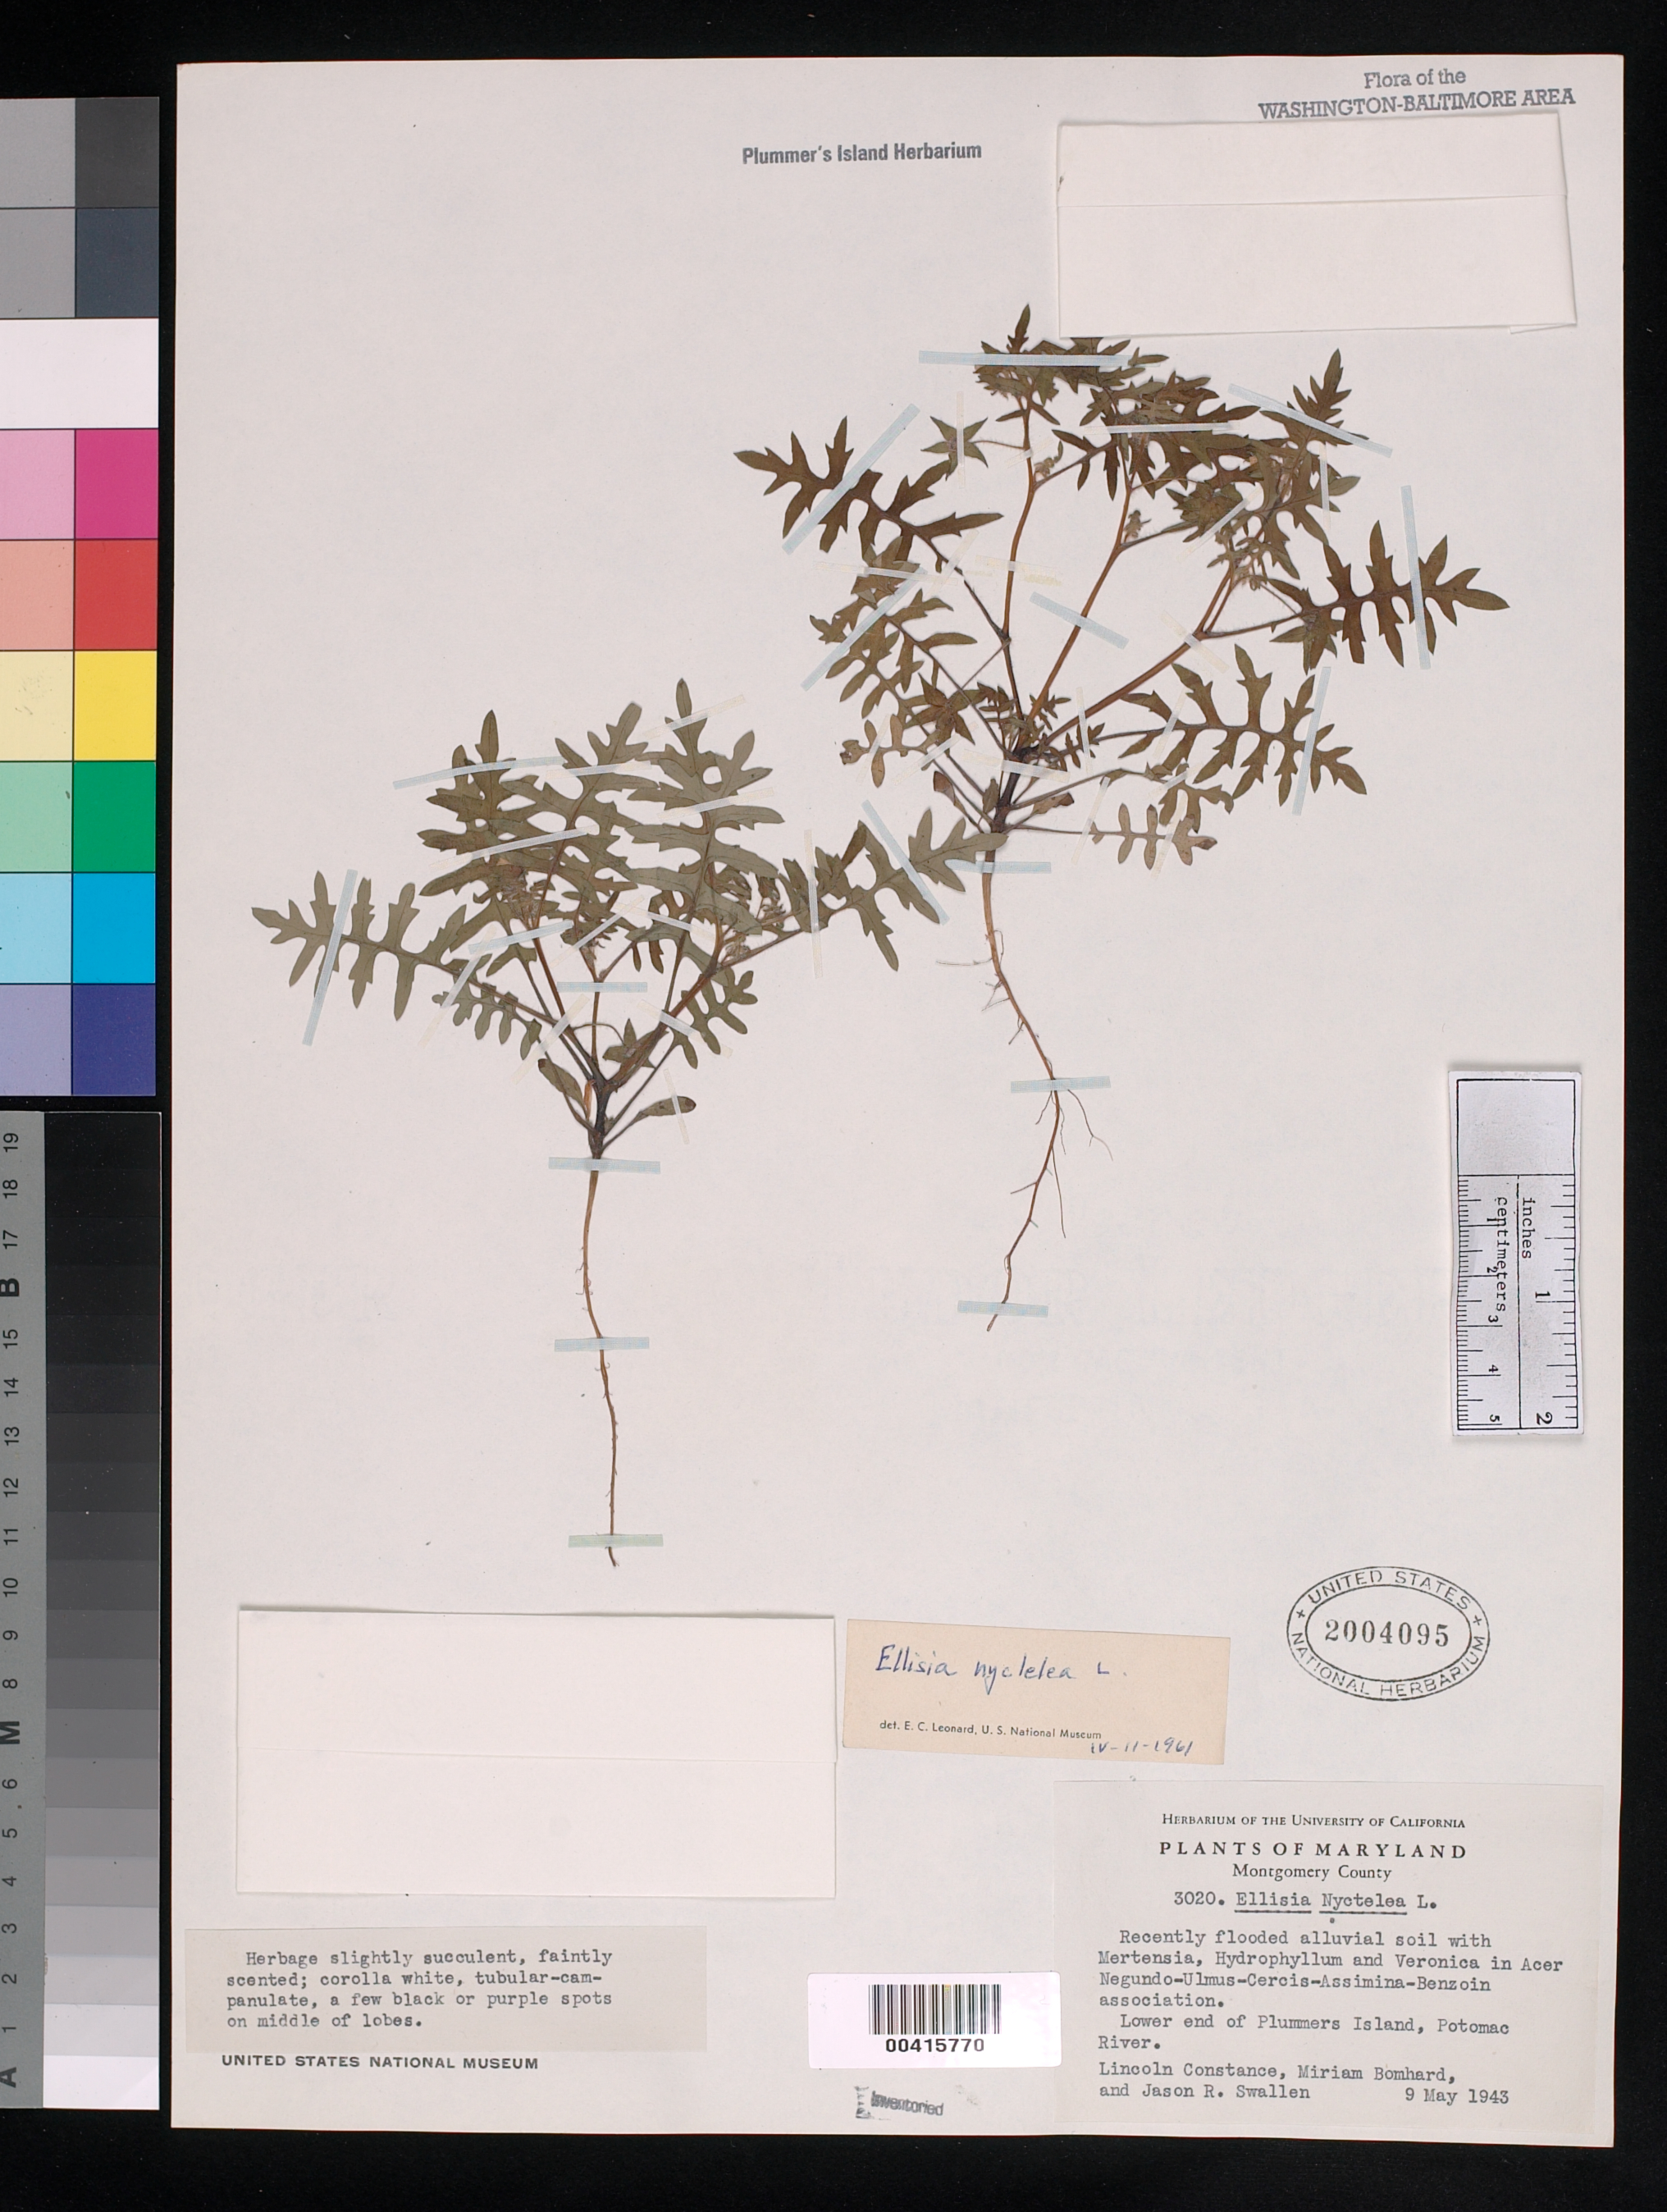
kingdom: Plantae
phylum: Tracheophyta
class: Magnoliopsida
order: Boraginales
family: Hydrophyllaceae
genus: Ellisia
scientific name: Ellisia nyctelea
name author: L.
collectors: L. Constance, M. Bomhard & J. R. Swallen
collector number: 3020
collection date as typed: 09 May 1943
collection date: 1943-05-09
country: United States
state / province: Maryland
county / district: Montgomery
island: Plummers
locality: Plummer's Island, lower end on the Potomac River C. & O. Canal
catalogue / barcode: US 2004095